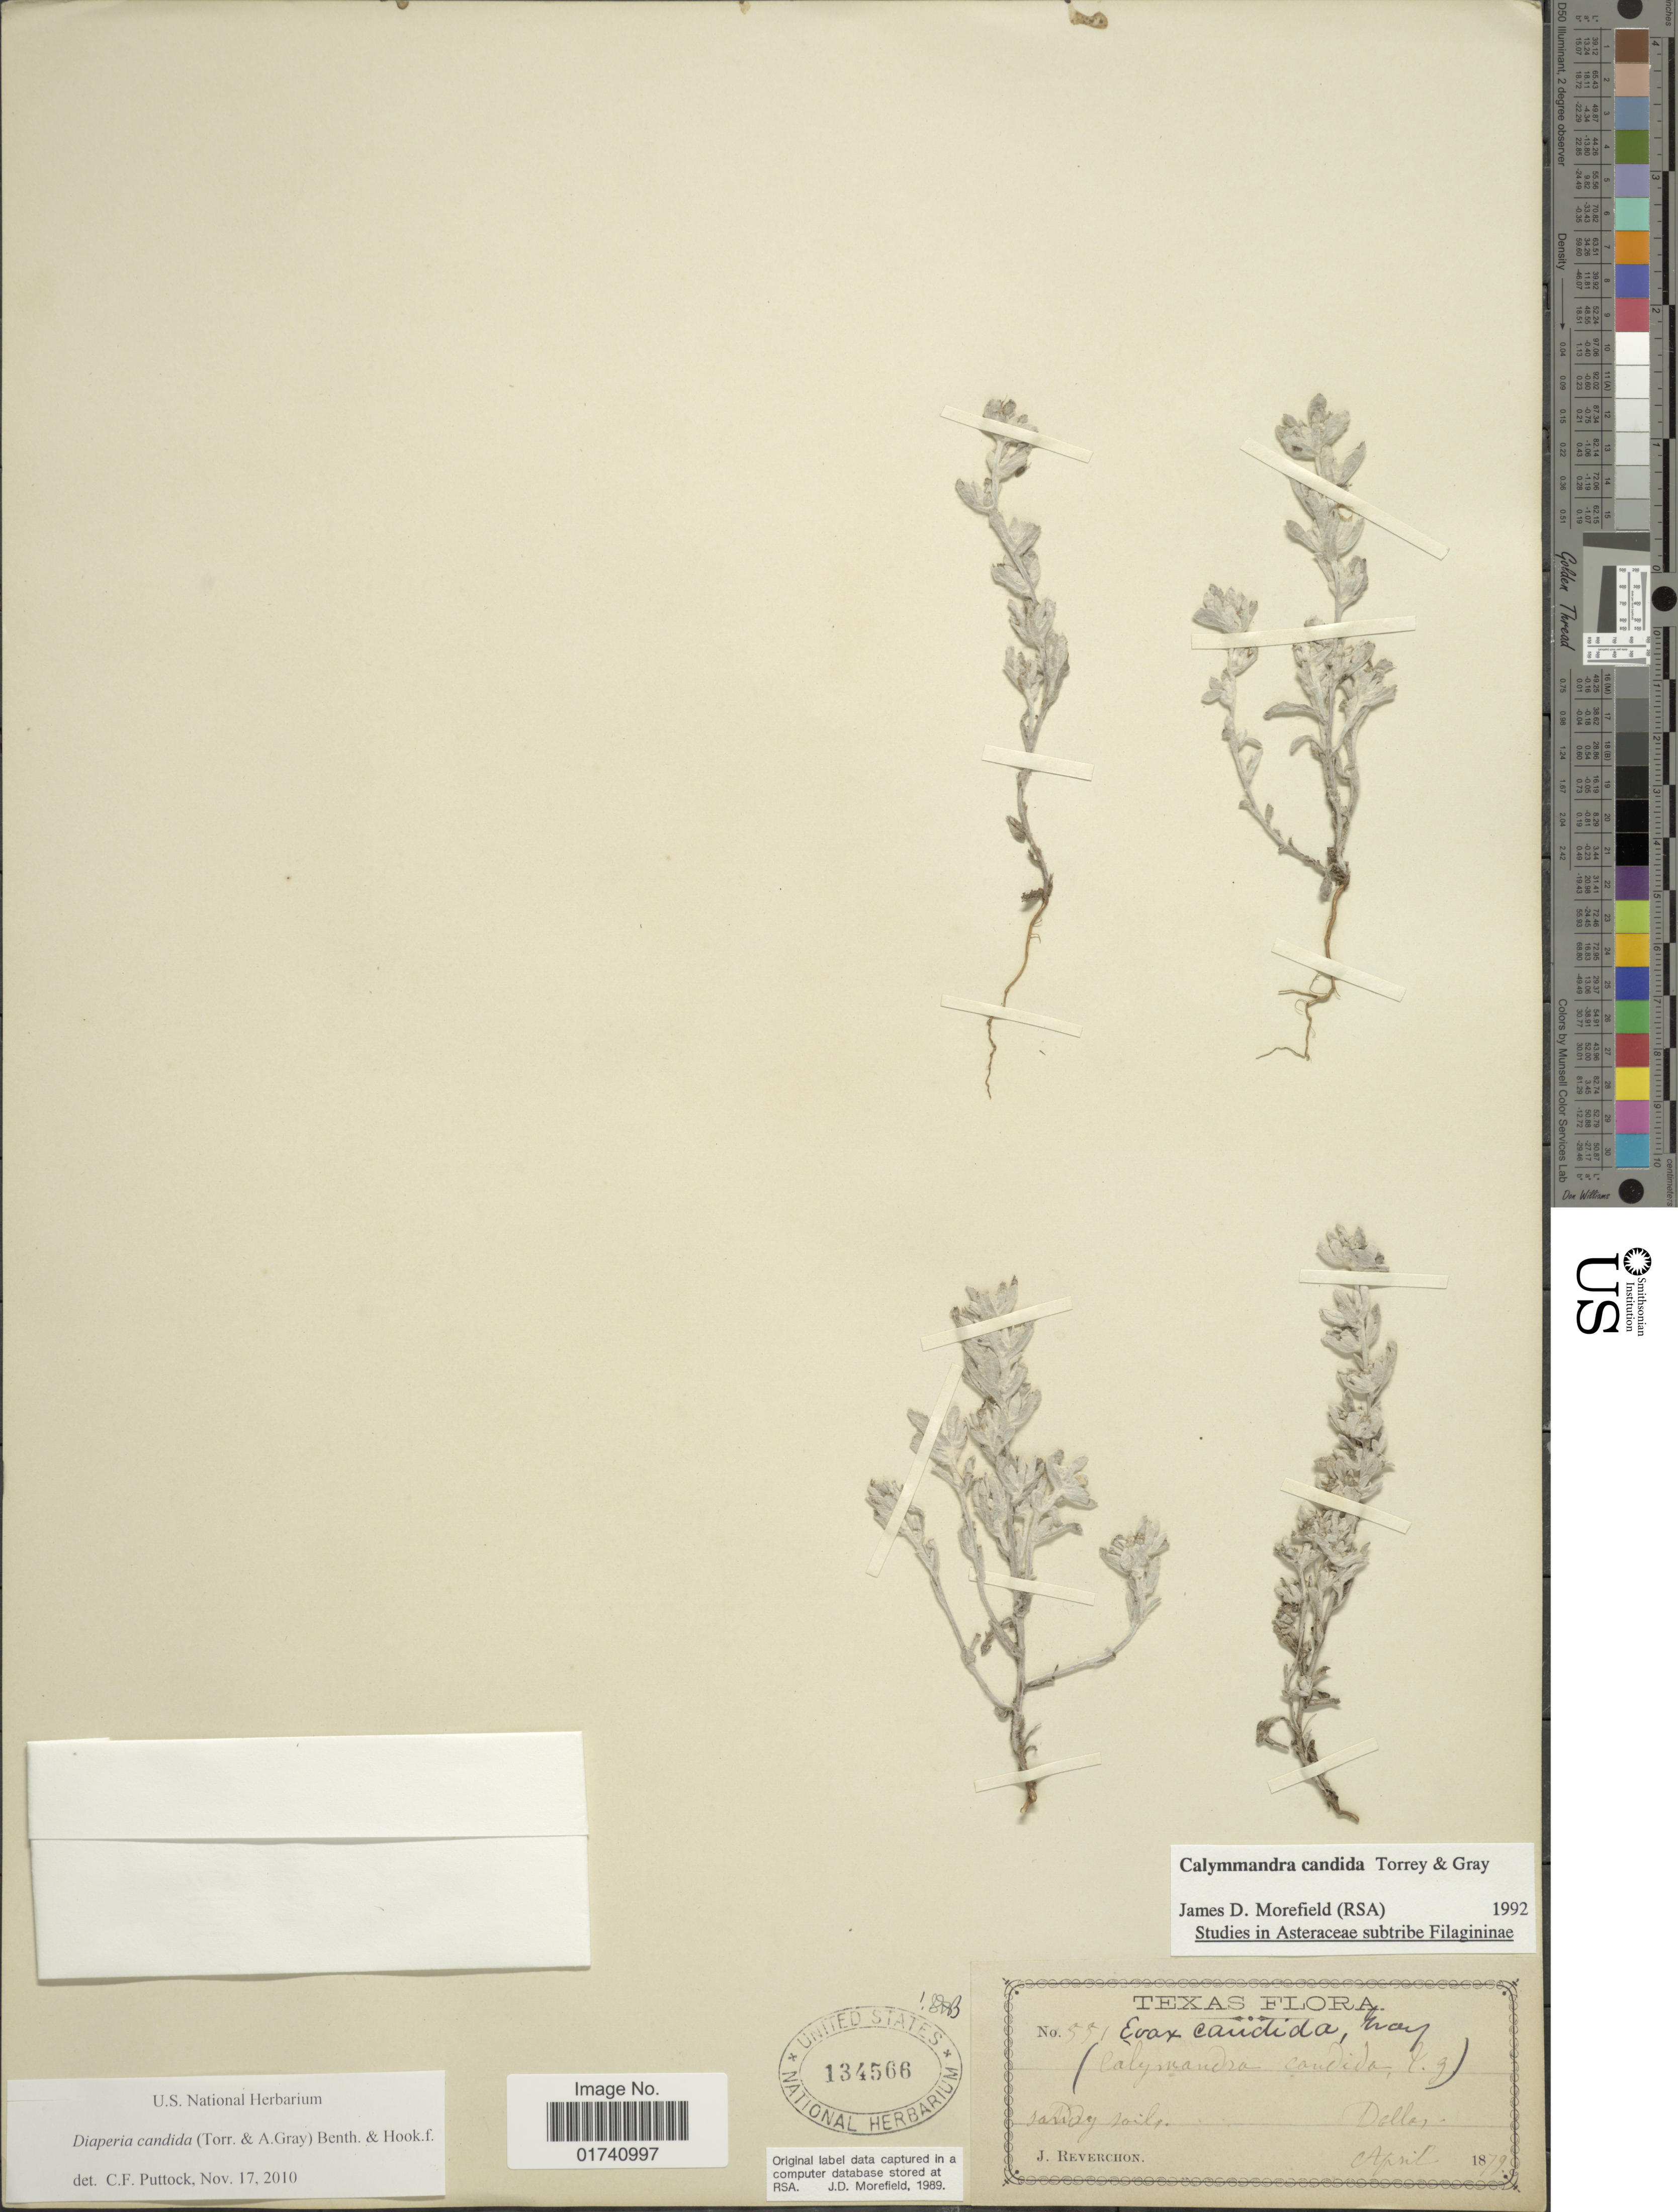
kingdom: Plantae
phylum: Tracheophyta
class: Magnoliopsida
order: Asterales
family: Asteraceae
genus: Diaperia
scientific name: Diaperia candida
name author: (Torr. & A. Gray) Benth. & Hook. f.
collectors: J. Reverchon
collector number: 551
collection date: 1879-04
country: United States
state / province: Texas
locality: Dallas.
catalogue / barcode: US 134566